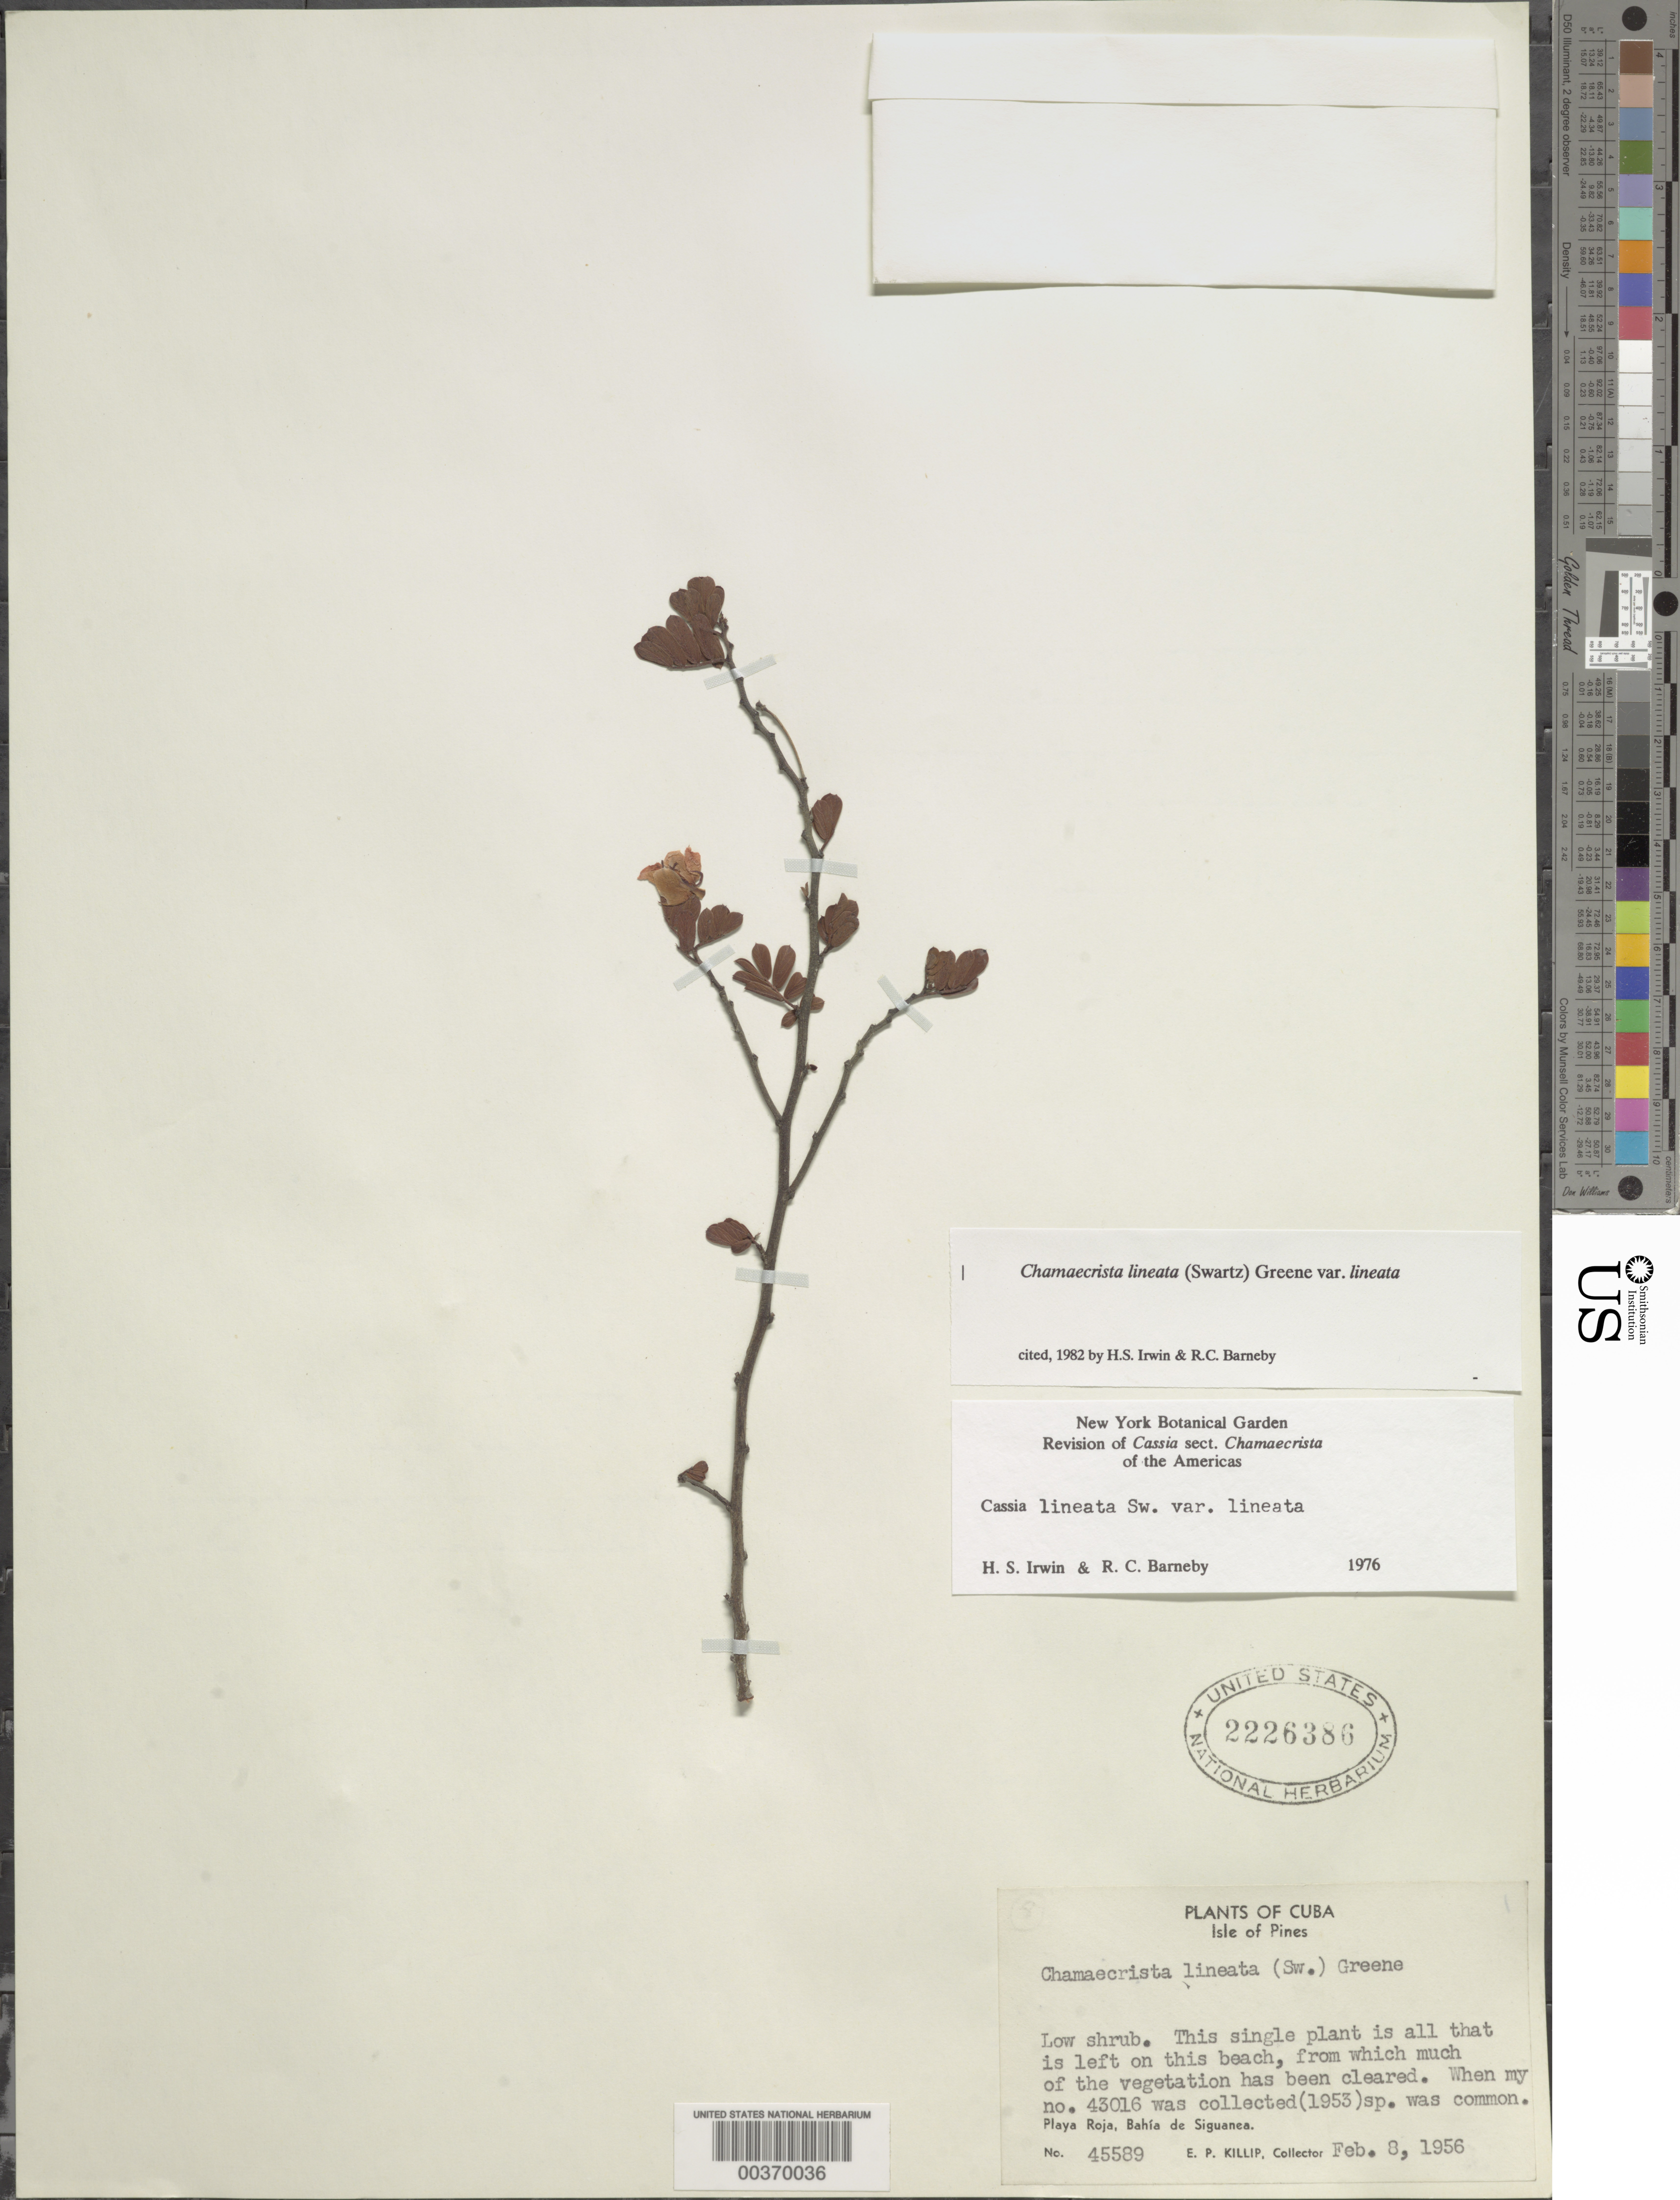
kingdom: Plantae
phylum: Tracheophyta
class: Magnoliopsida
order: Fabales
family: Fabaceae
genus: Chamaecrista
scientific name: Chamaecrista lineata var. lineata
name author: (Sw.) Greene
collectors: E. P. Killip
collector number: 45589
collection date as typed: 08 Feb 1956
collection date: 1956-02-08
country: Cuba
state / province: Isla de La Juventud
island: Isla de La Juventud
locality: Playa roja, bahia de siguanea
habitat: Cleared beach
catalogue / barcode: US 2226386